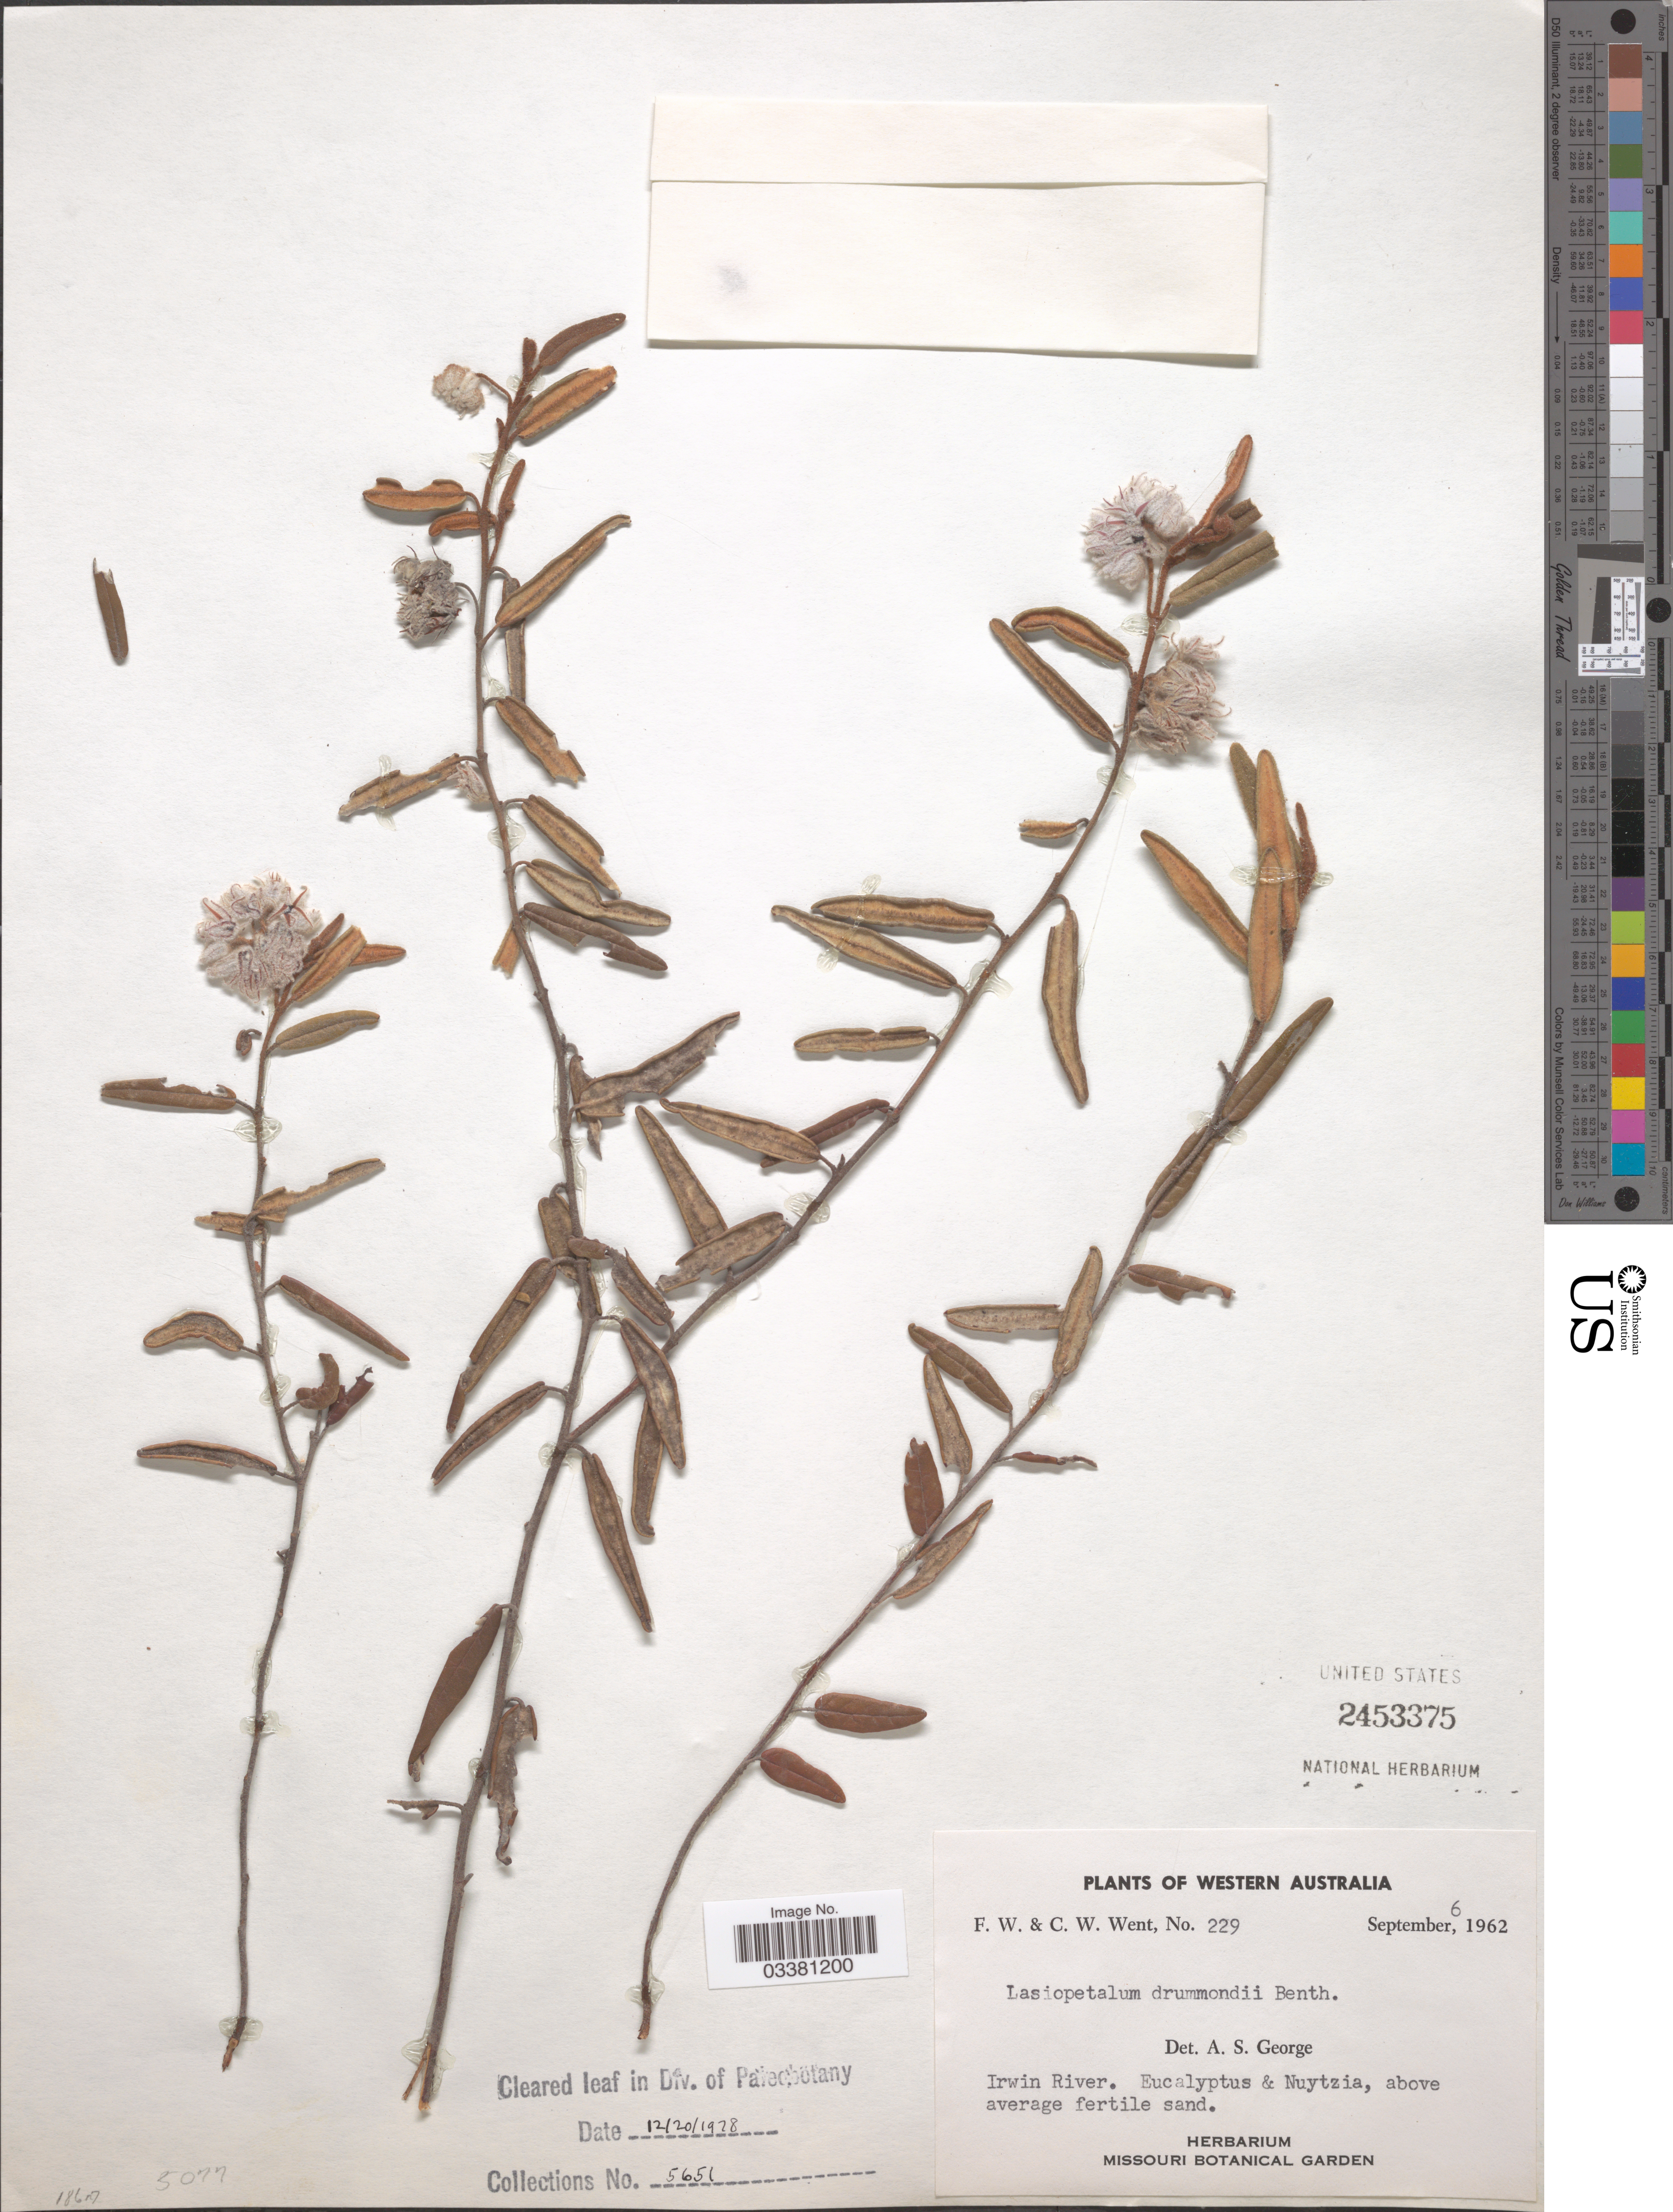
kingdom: Plantae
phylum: Tracheophyta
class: Magnoliopsida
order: Malvales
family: Malvaceae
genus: Lasiopetalum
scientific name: Lasiopetalum drummondii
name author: Benth.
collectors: F. W. Went & C. W. Went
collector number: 229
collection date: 1962-09-06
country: Australia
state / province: Western Australia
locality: Irwin River.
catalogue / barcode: US 2453375